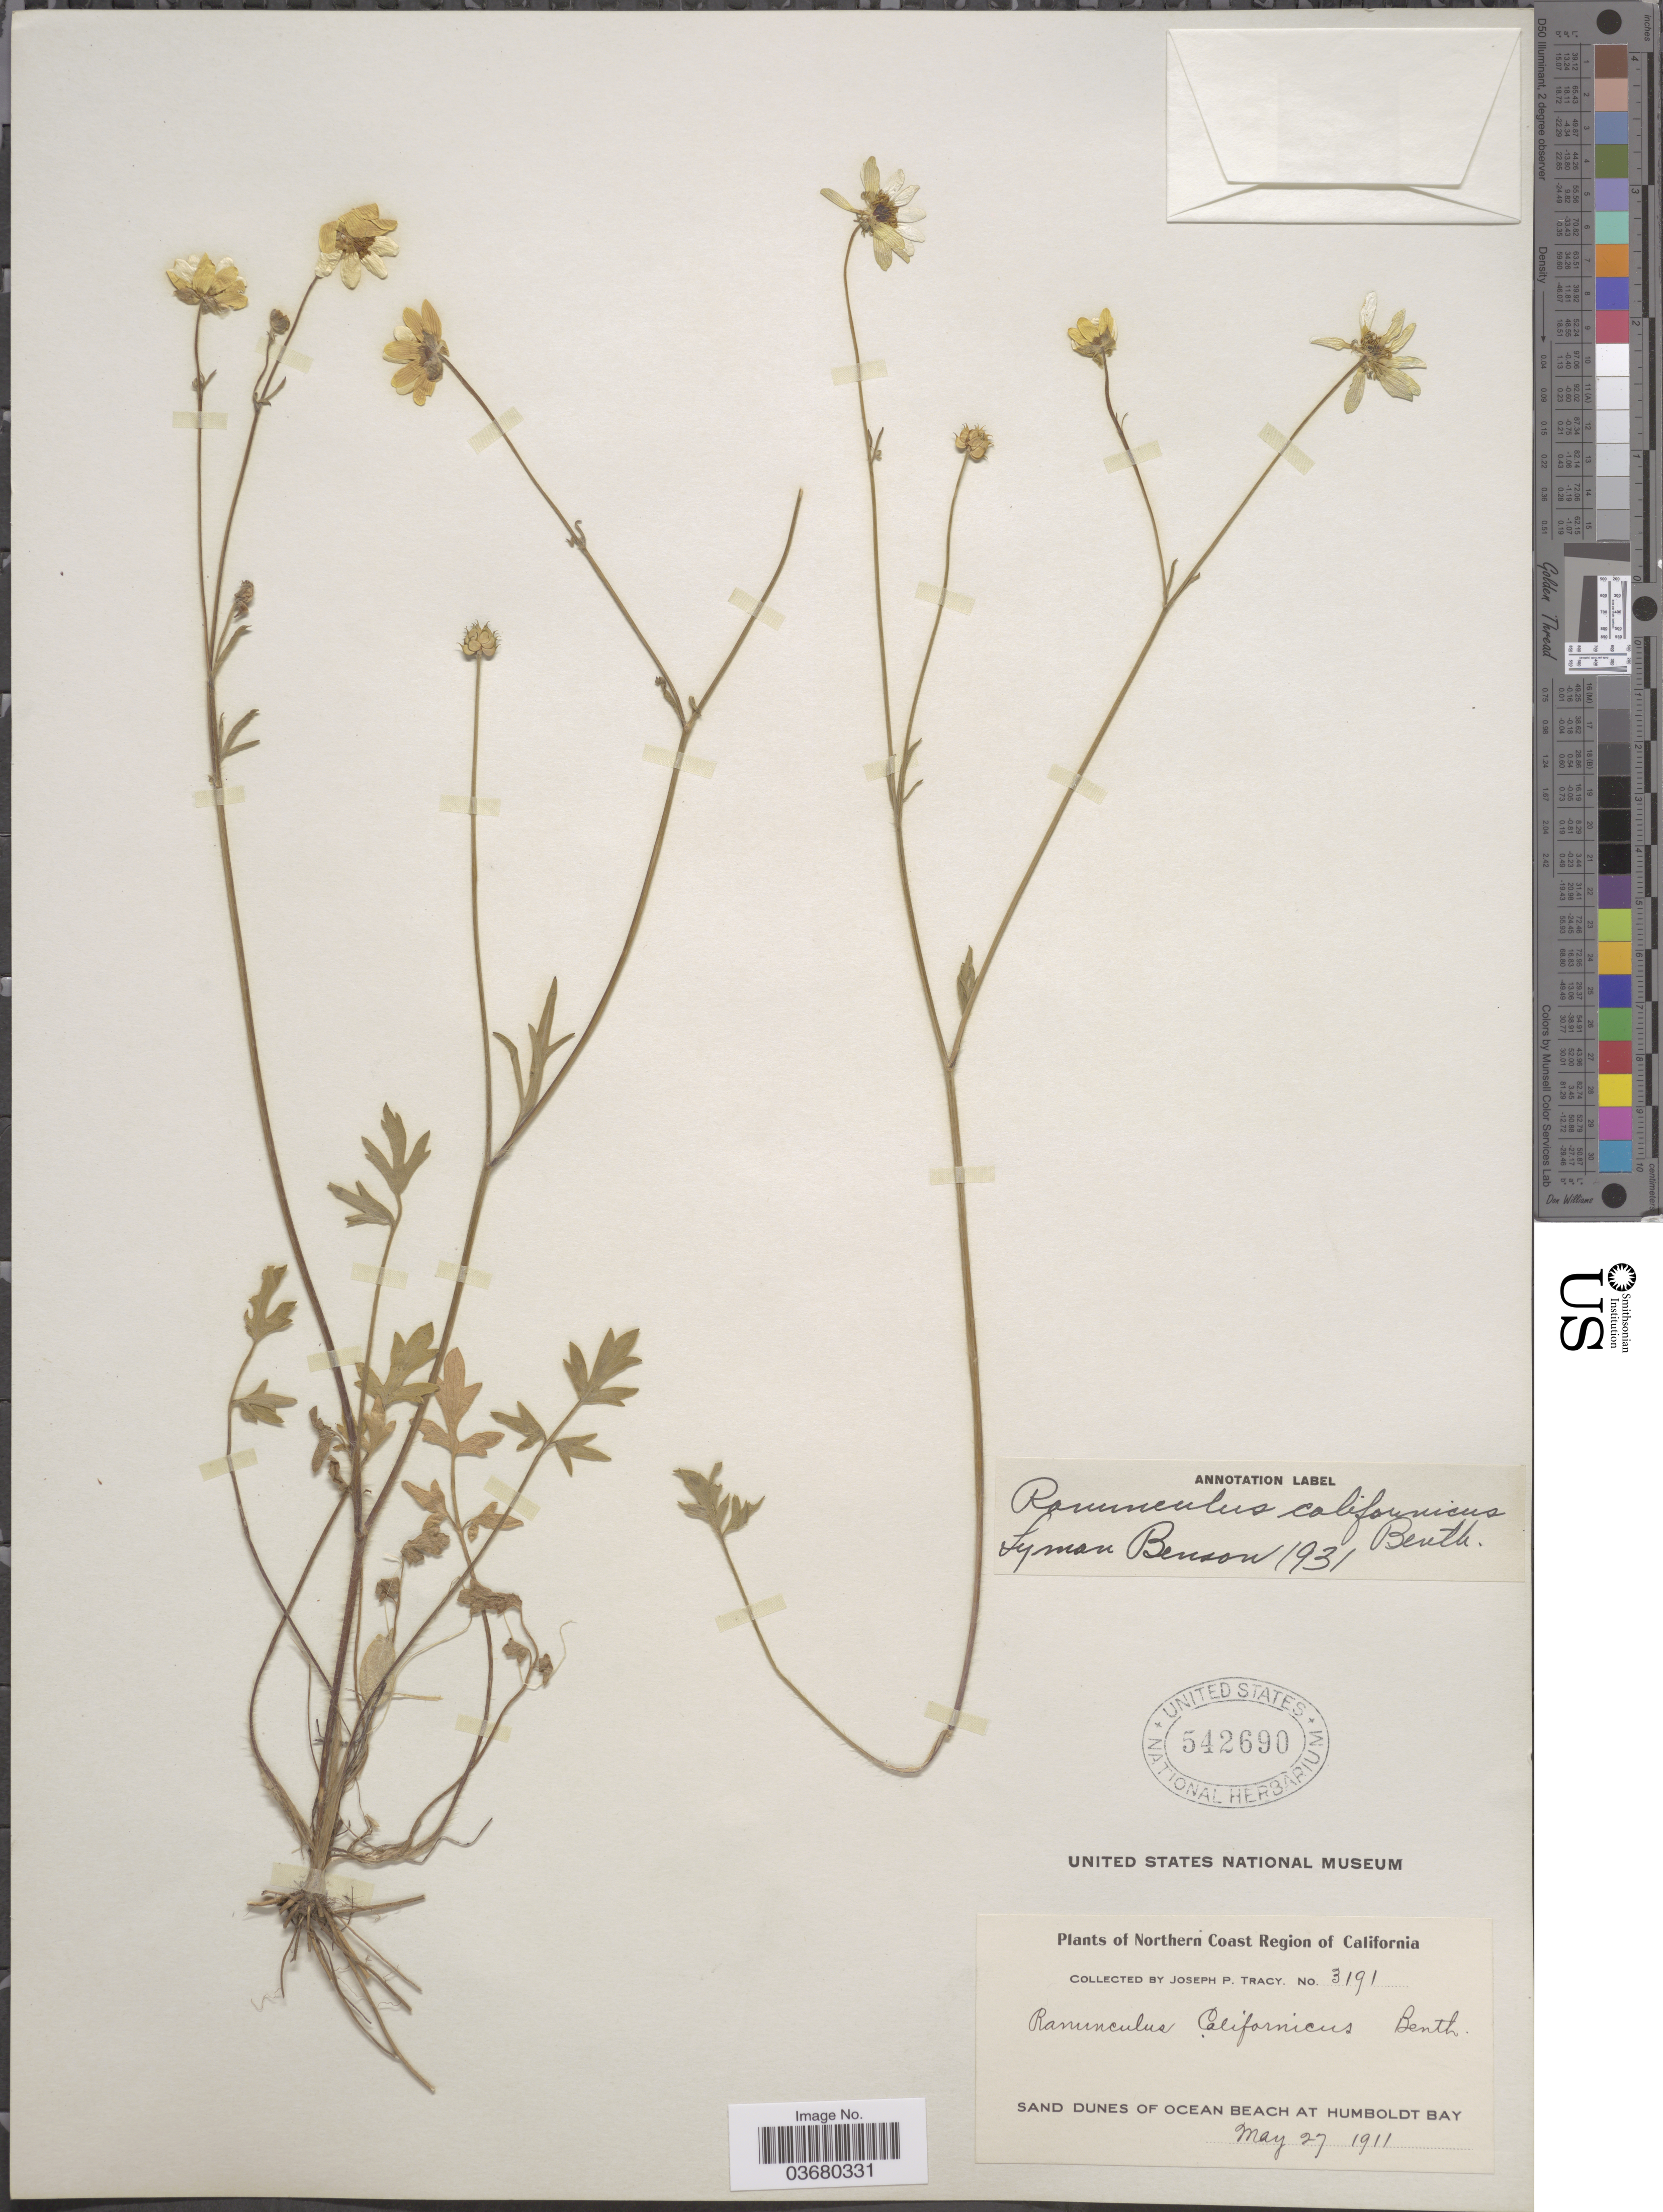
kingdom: Plantae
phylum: Tracheophyta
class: Magnoliopsida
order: Ranunculales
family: Ranunculaceae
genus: Ranunculus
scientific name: Ranunculus californicus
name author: Benth.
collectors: J. Tracy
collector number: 3191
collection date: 1911-05-27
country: United States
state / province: California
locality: Northern Coast Region of California. Sand dunes of Ocean Beach at Humboldt Bay.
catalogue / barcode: US 542690